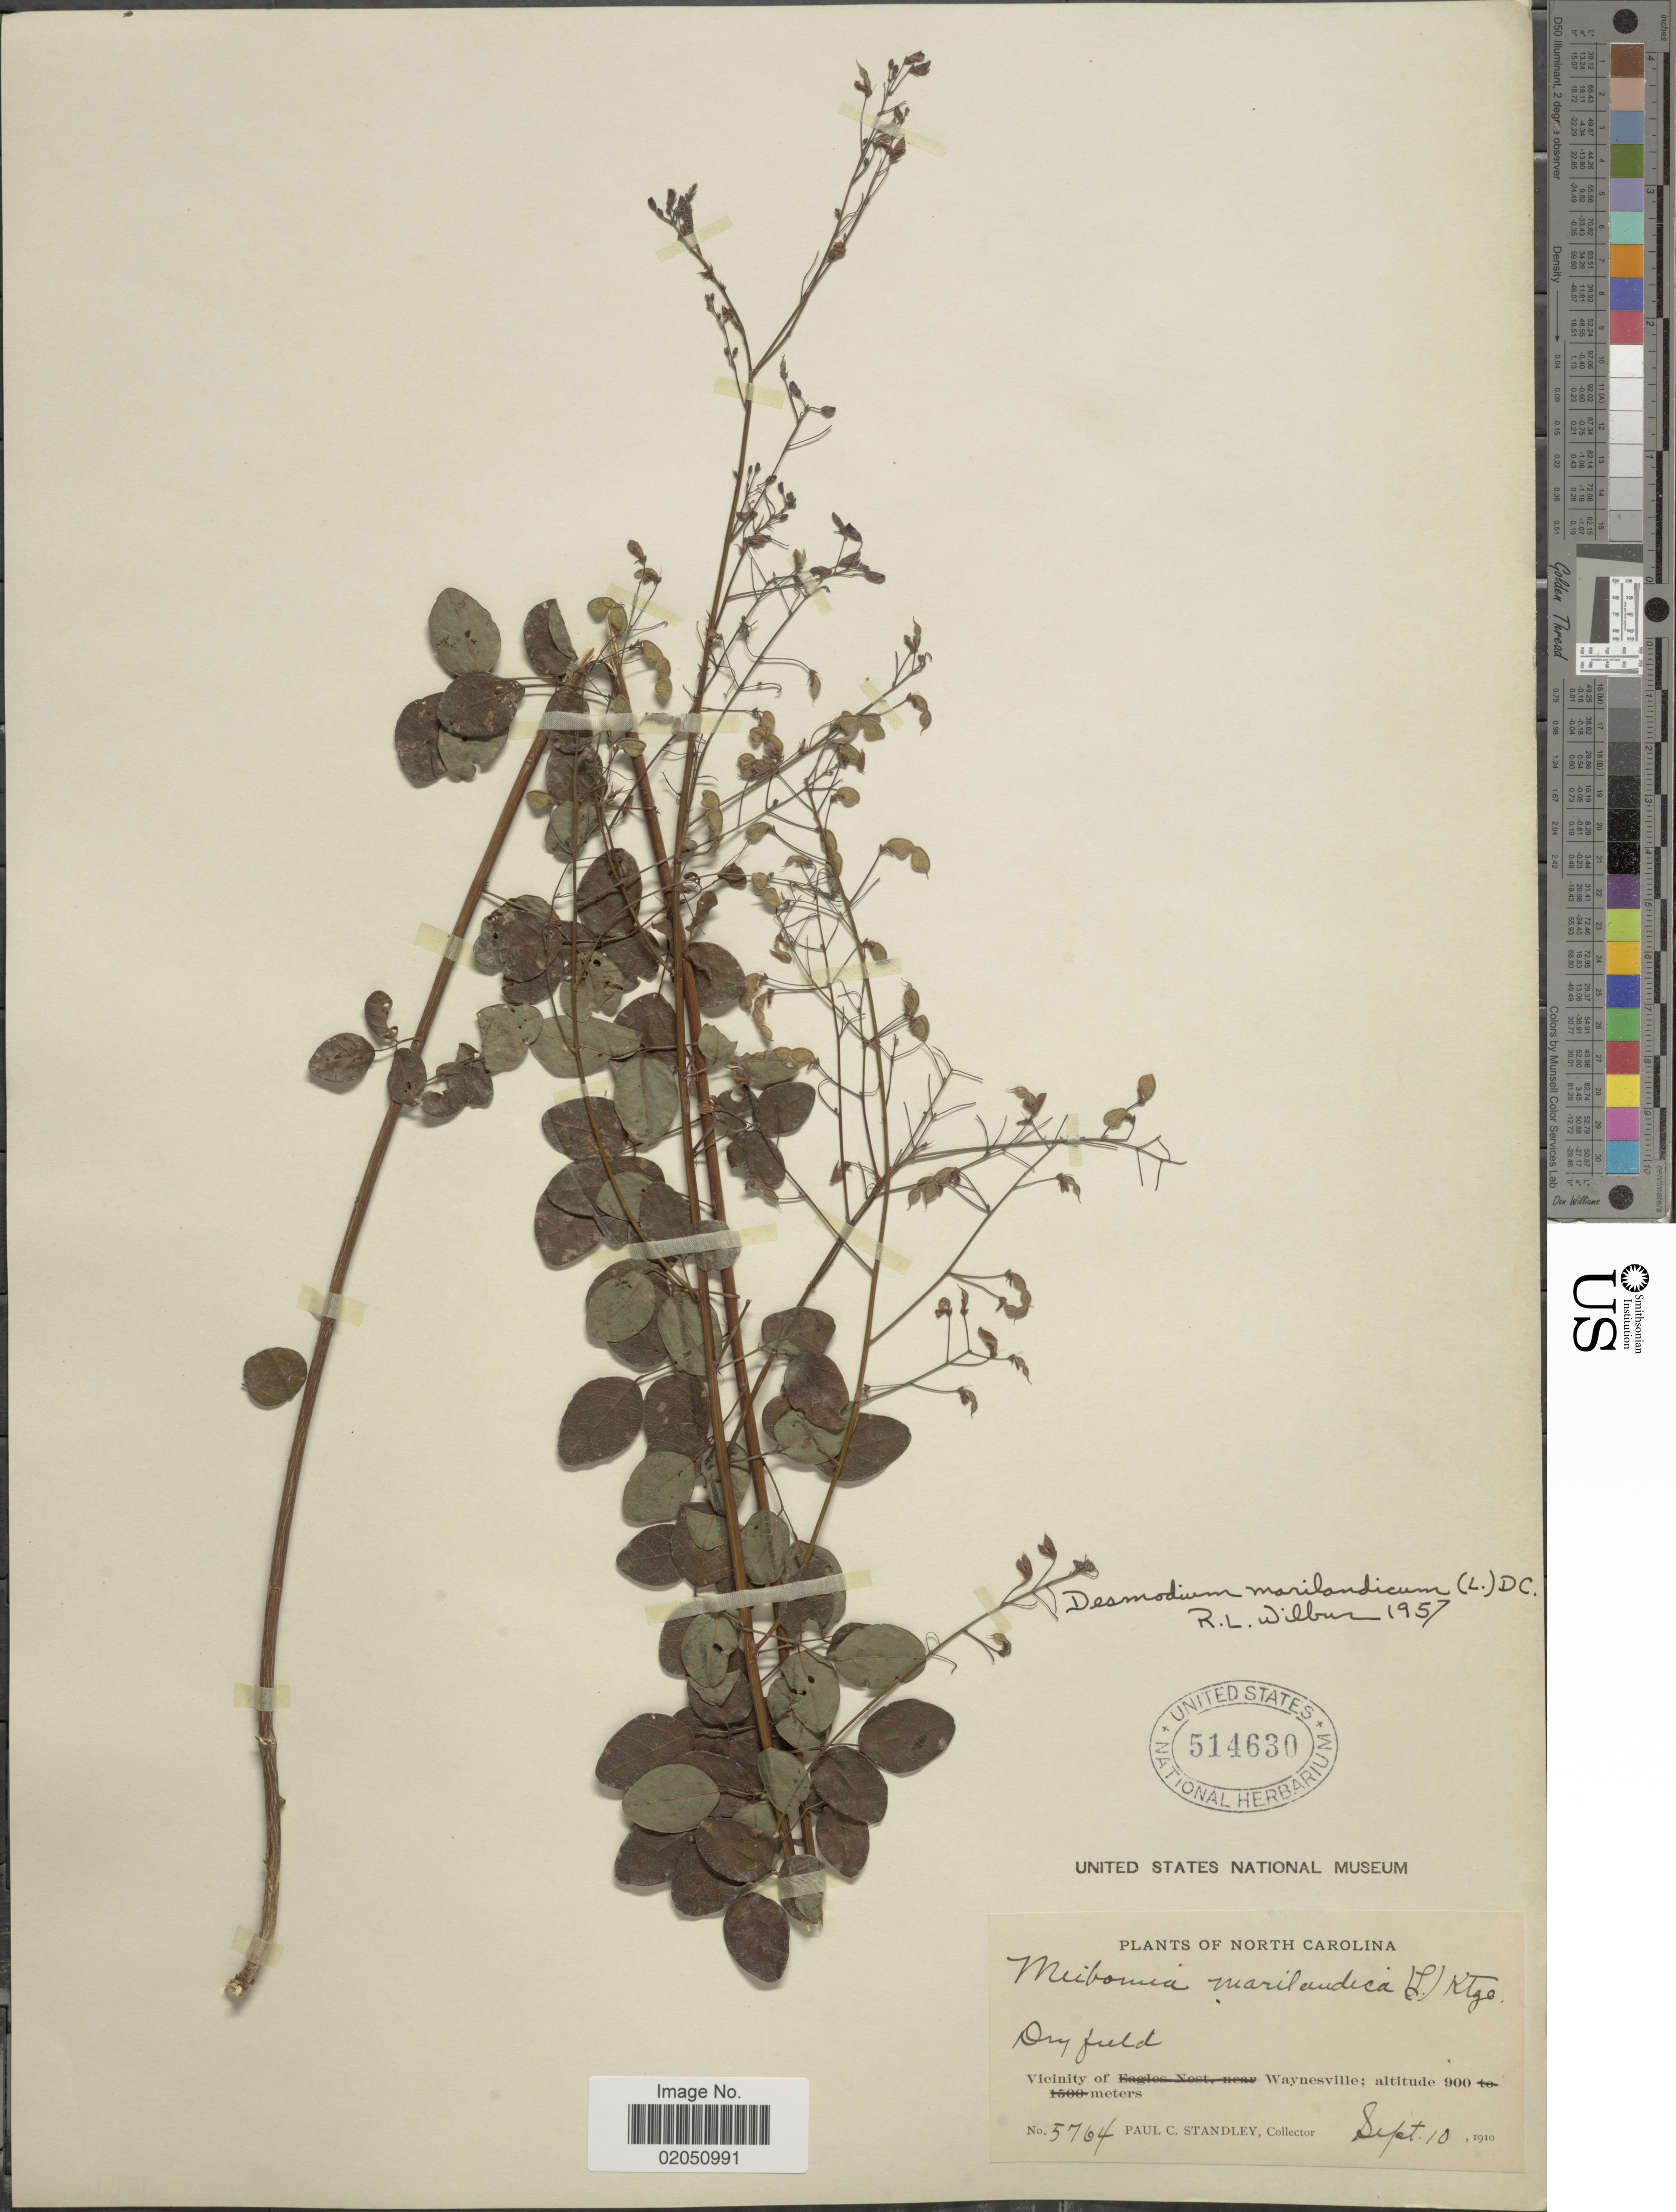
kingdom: Plantae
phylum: Tracheophyta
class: Magnoliopsida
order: Fabales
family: Fabaceae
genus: Desmodium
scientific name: Desmodium marilandicum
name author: Darl.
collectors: P. C. Standley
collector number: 5764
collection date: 1910-09-10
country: United States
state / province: North Carolina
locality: Dry field, Vicinity of Waynesville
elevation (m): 900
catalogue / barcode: US 514630